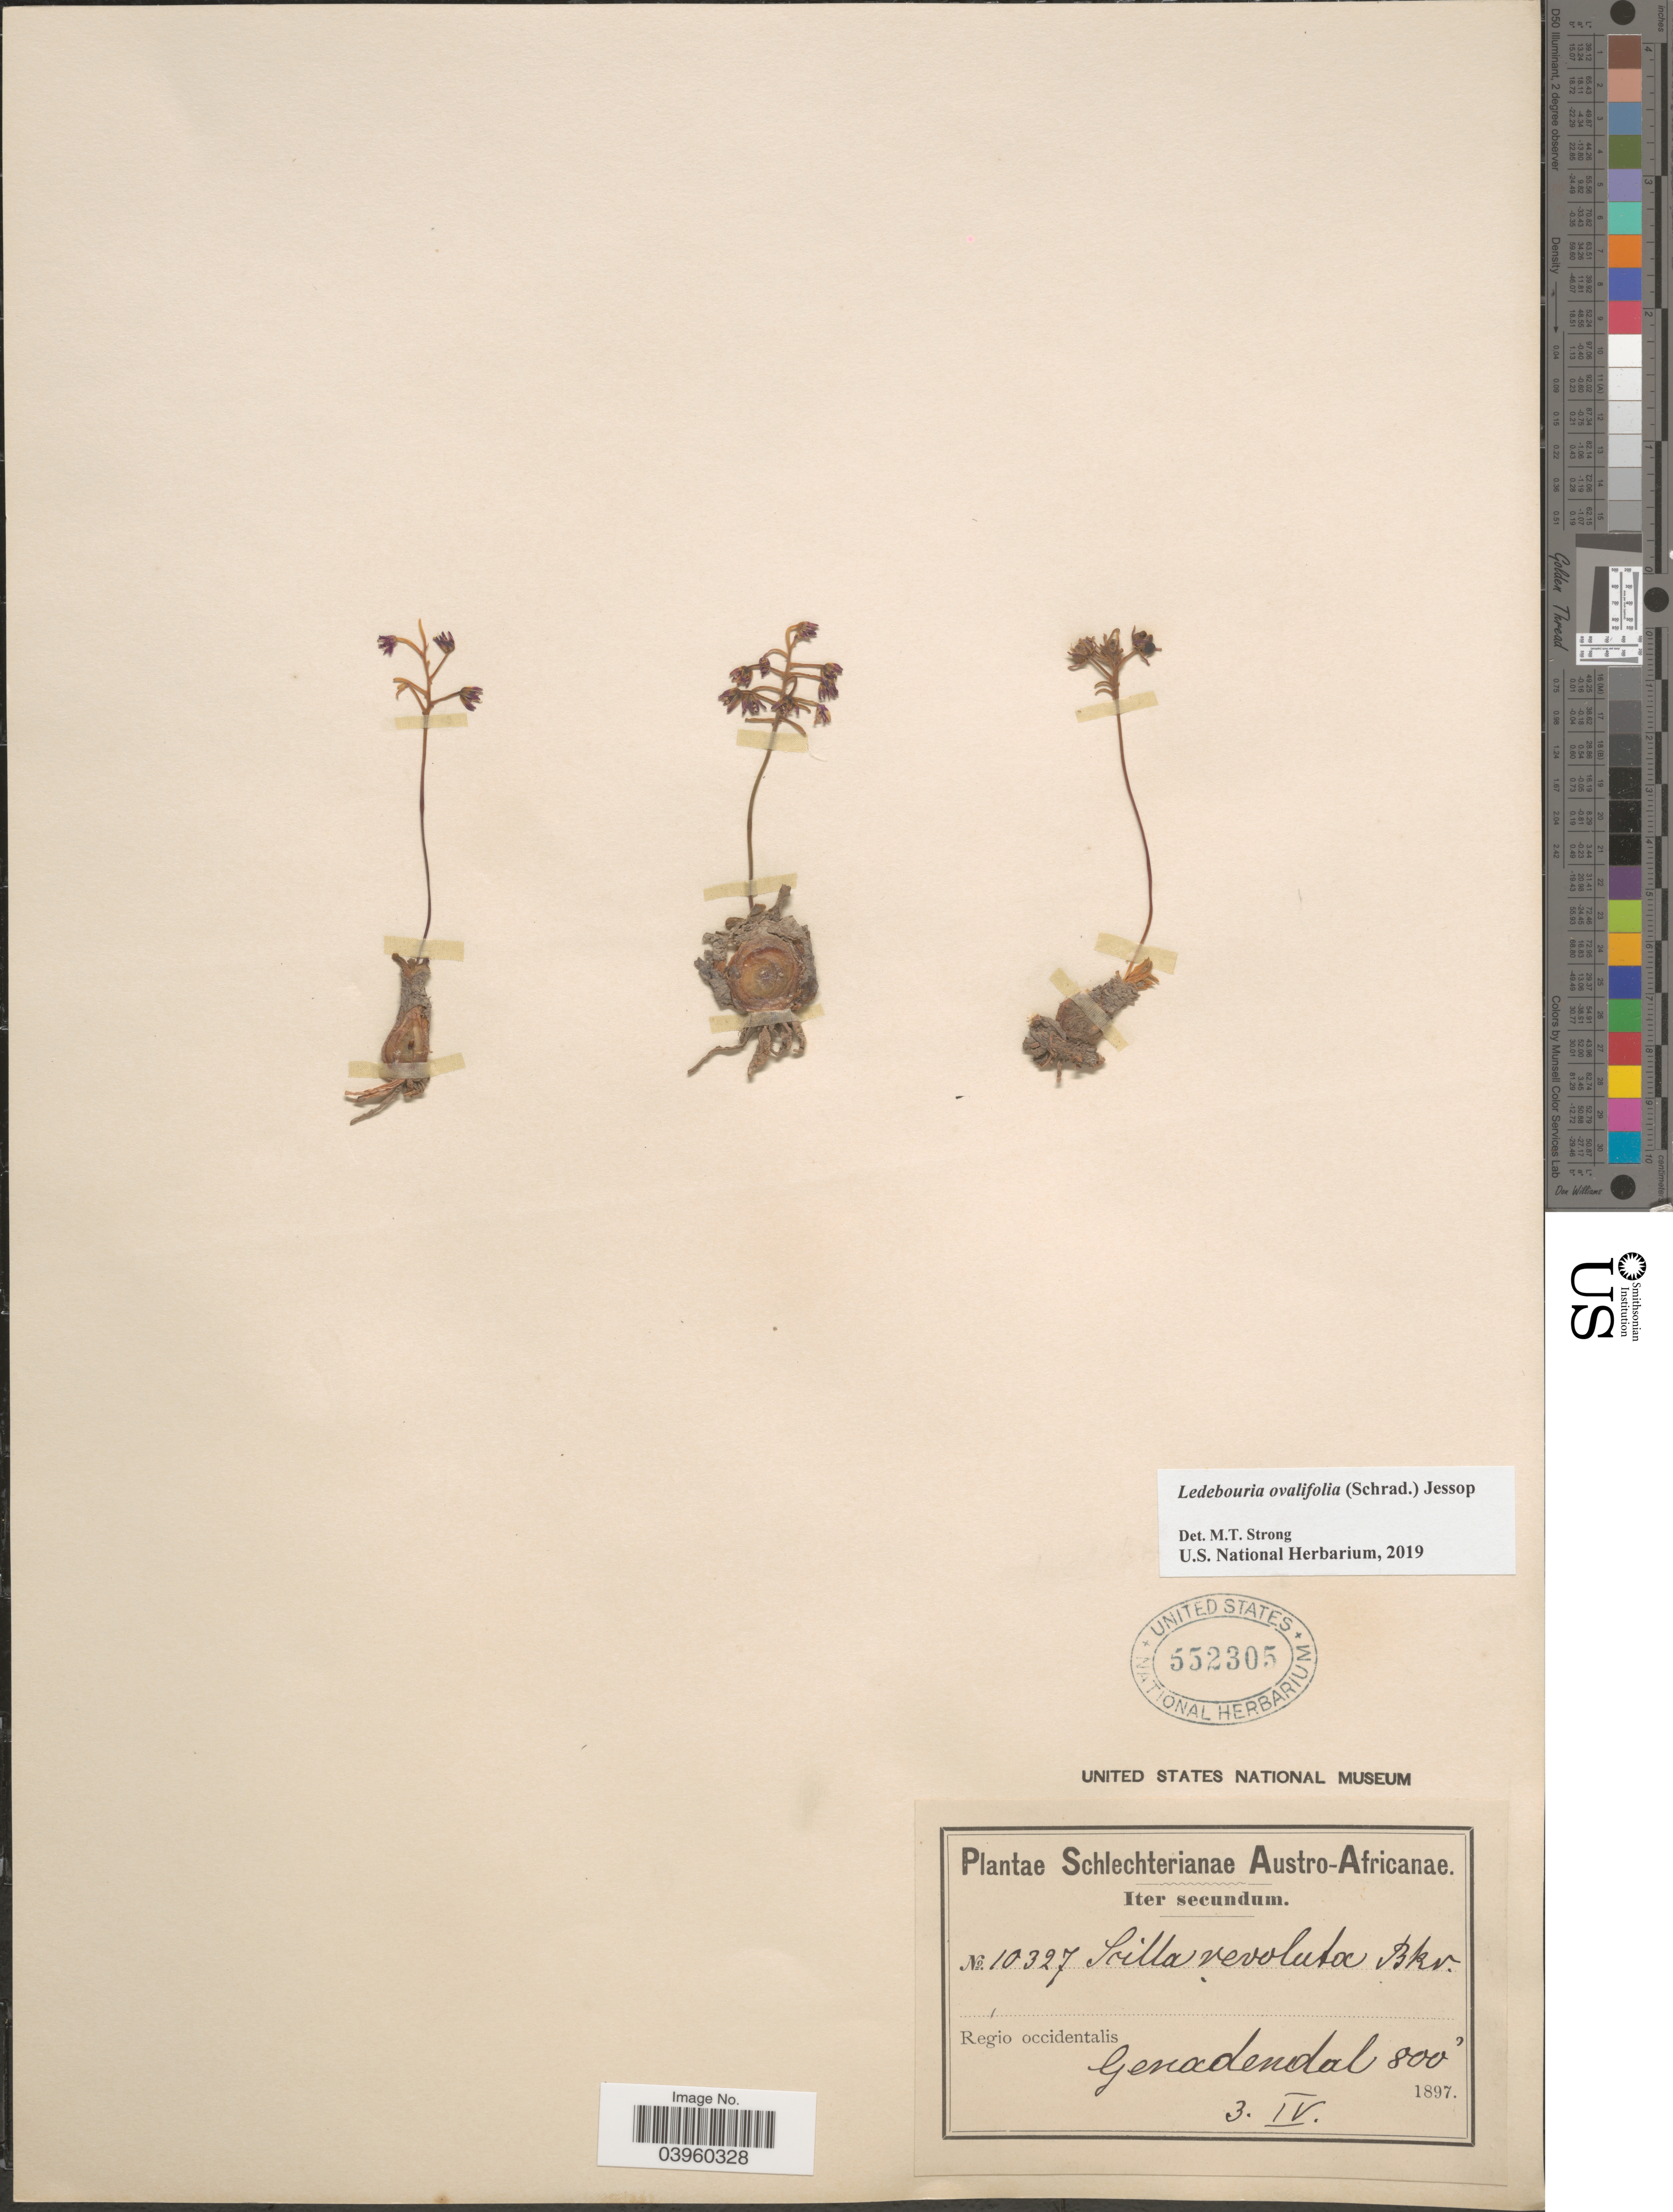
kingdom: Plantae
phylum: Tracheophyta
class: Liliopsida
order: Asparagales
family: Asparagaceae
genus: Ledebouria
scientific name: Ledebouria ovalifolia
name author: (Schrad.) Jessop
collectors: Schlechter, --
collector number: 10327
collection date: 1897-04-03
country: South Africa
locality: Austro-Africanae. Regio occidentalis. Genadendal.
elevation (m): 244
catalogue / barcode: US 552305